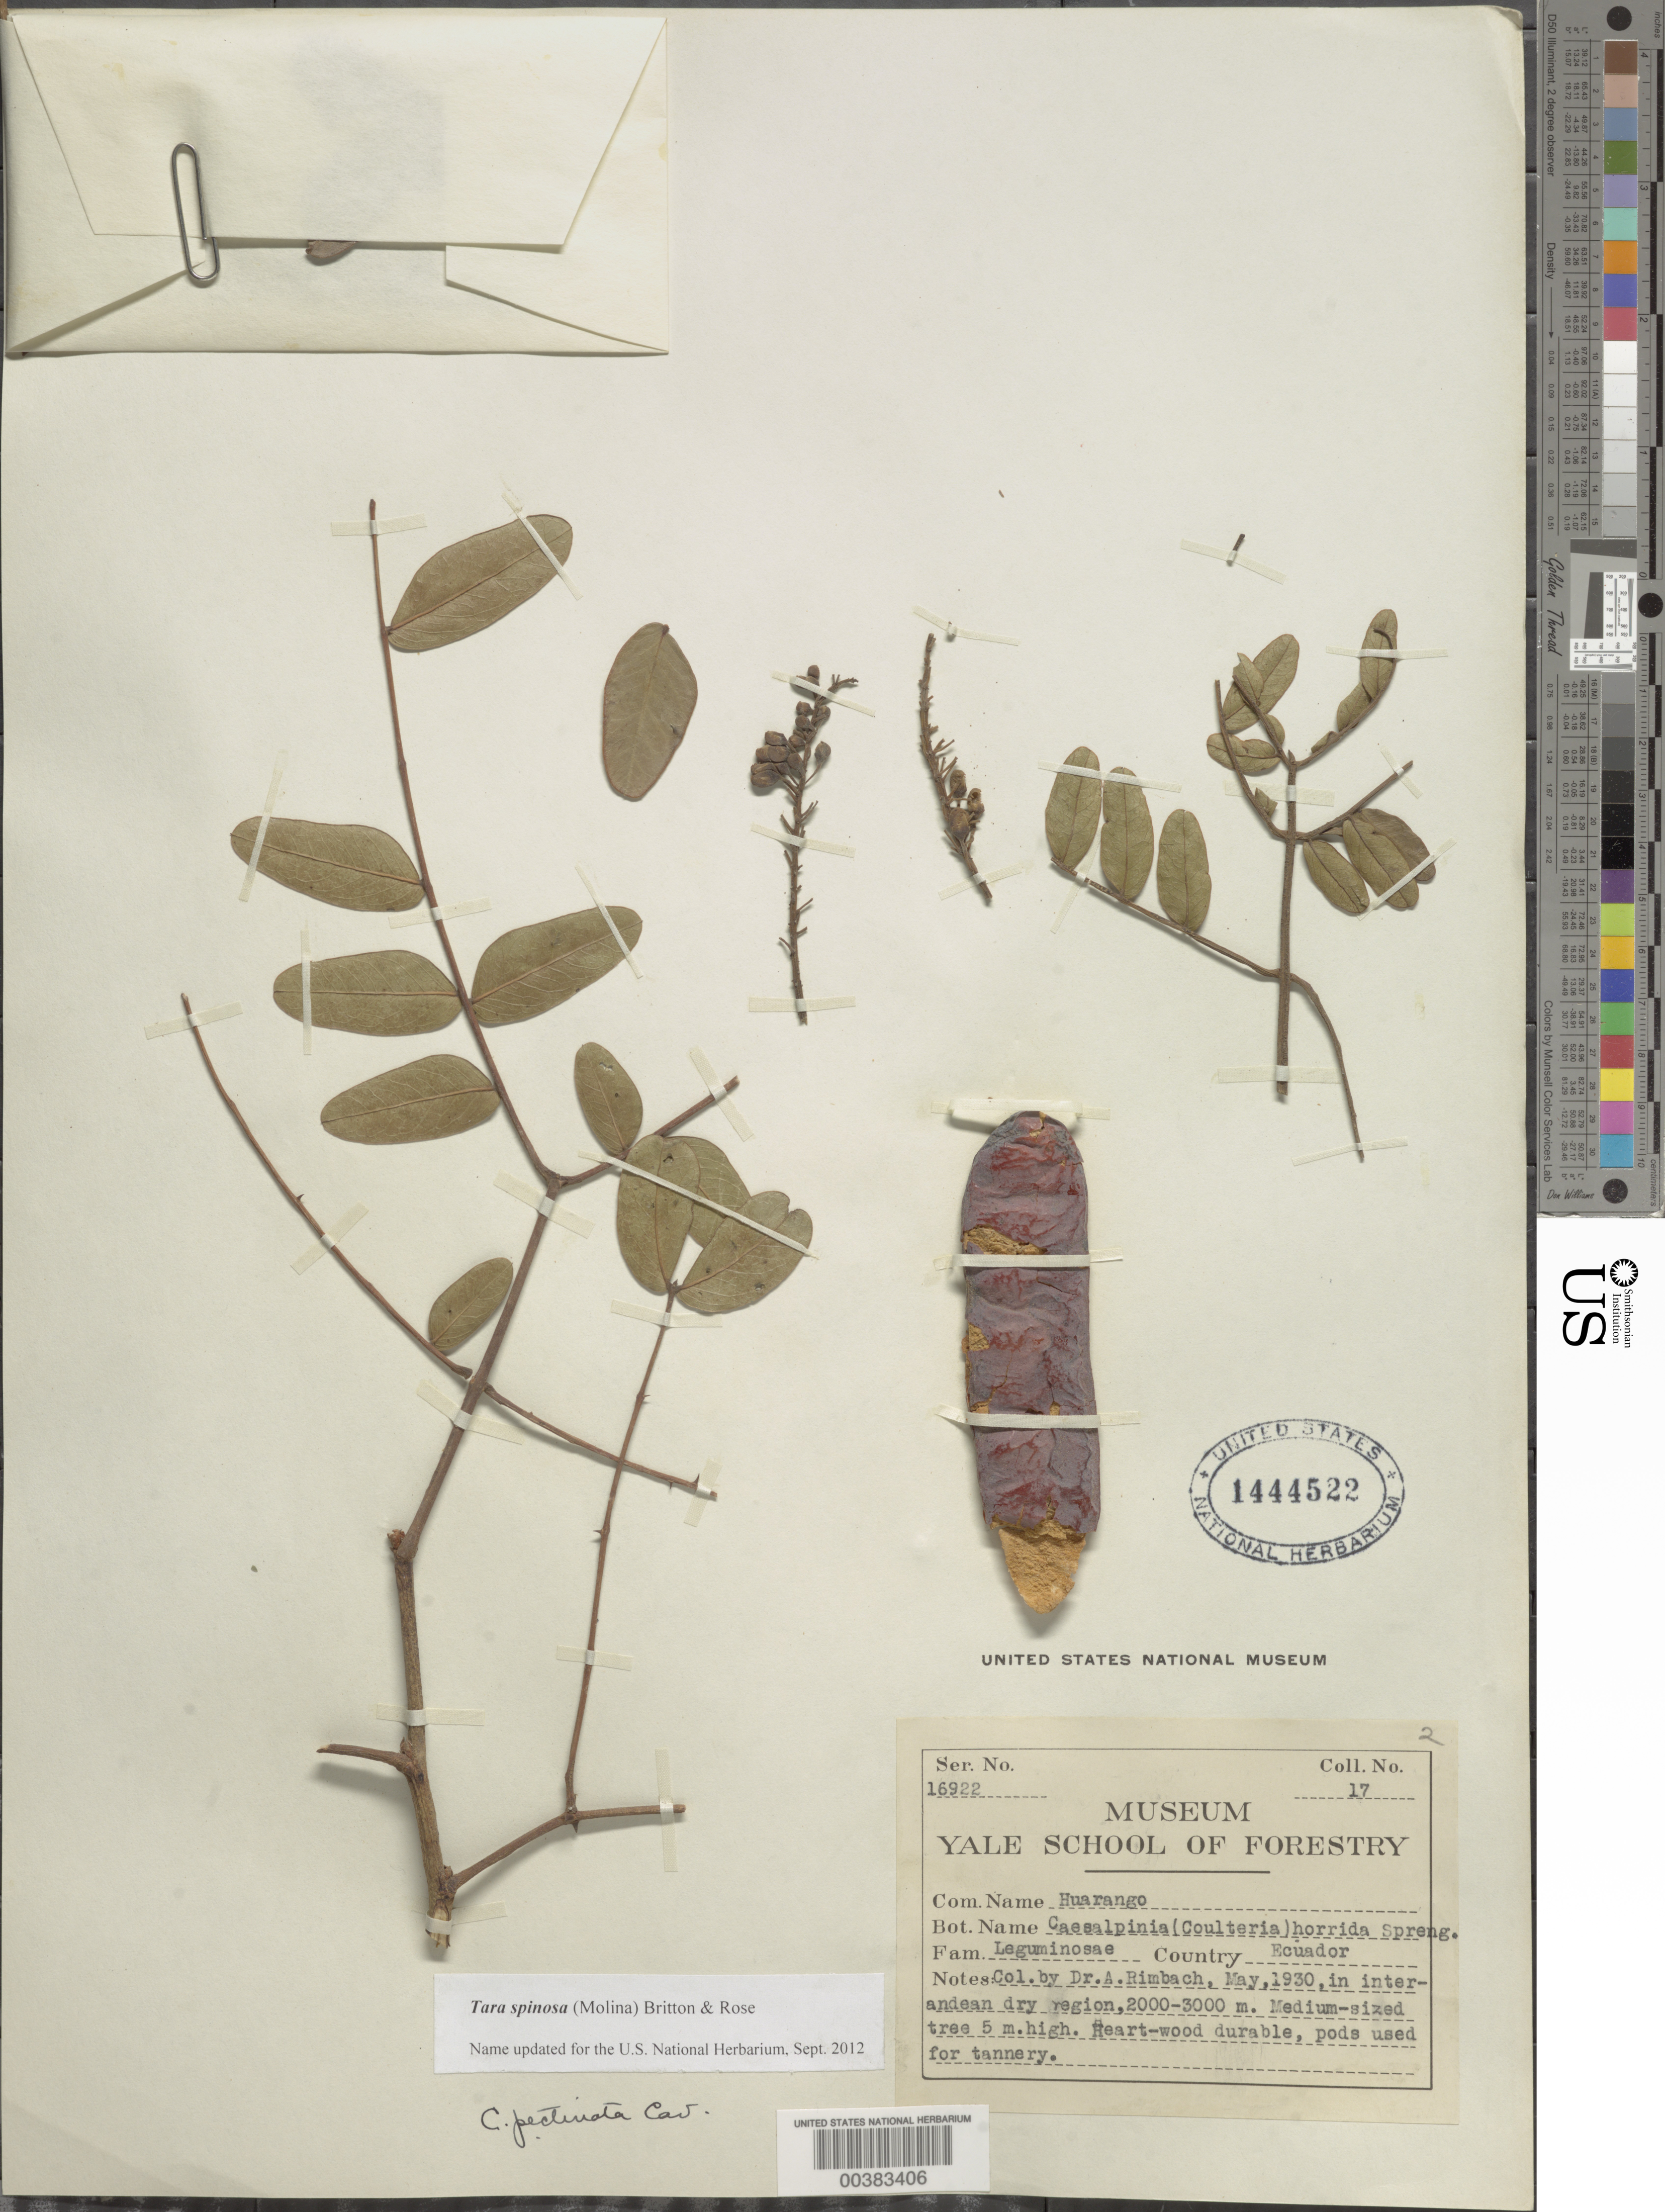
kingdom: Plantae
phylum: Tracheophyta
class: Magnoliopsida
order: Fabales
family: Fabaceae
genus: Tara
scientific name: Tara spinosa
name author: (Molina) Britton & Rose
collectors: A. Rimbach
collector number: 17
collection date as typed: May 1930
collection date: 1930-05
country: Ecuador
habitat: In interandean dry region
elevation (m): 2000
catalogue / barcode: US 1444522